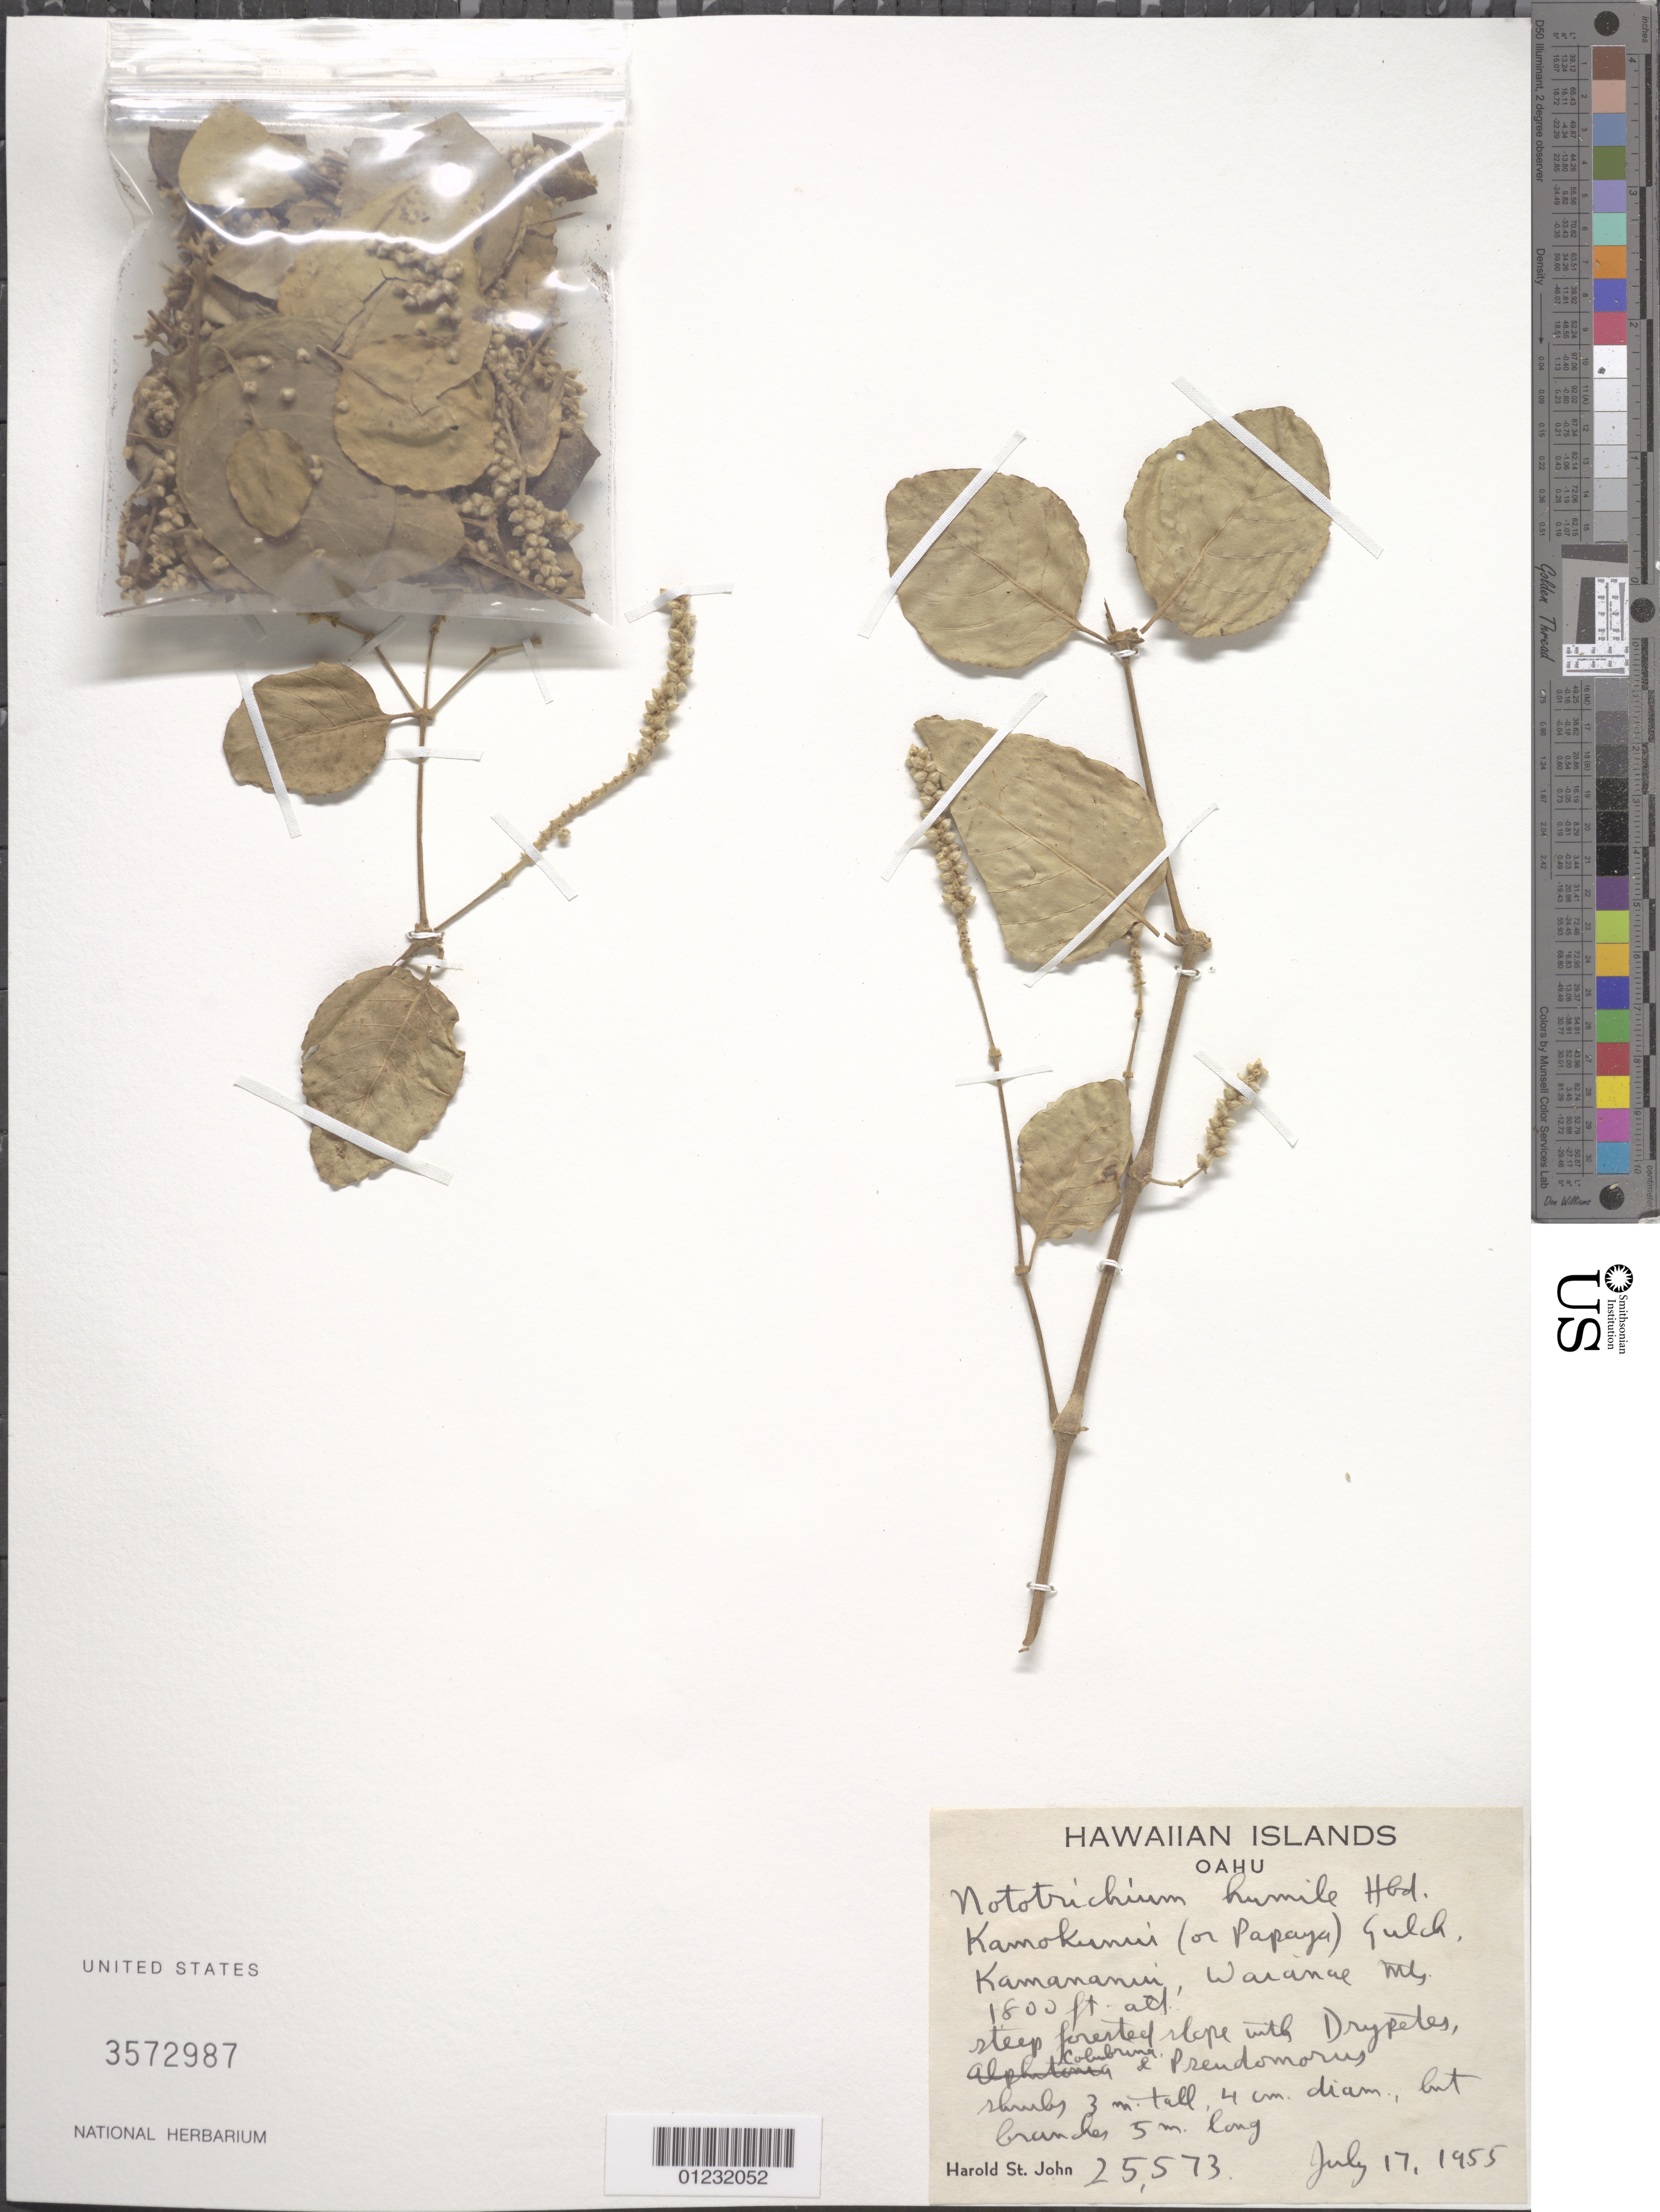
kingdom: Plantae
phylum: Tracheophyta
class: Magnoliopsida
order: Caryophyllales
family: Amaranthaceae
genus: Achyranthes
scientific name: Achyranthes humilis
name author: (Hillebr.) Di Vincenzo et al.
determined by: Wagner, W. L., (BOT), Smithsonian Institution - National Museum of Natural History (UNITED STATES)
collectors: H. St. John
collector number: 25573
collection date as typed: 17 Jul 1955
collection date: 1955-07-17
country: United States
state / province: Hawaii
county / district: Honolulu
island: Oahu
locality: Waianae Mts., Kamananui Gulch.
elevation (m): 549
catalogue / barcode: US 3572987